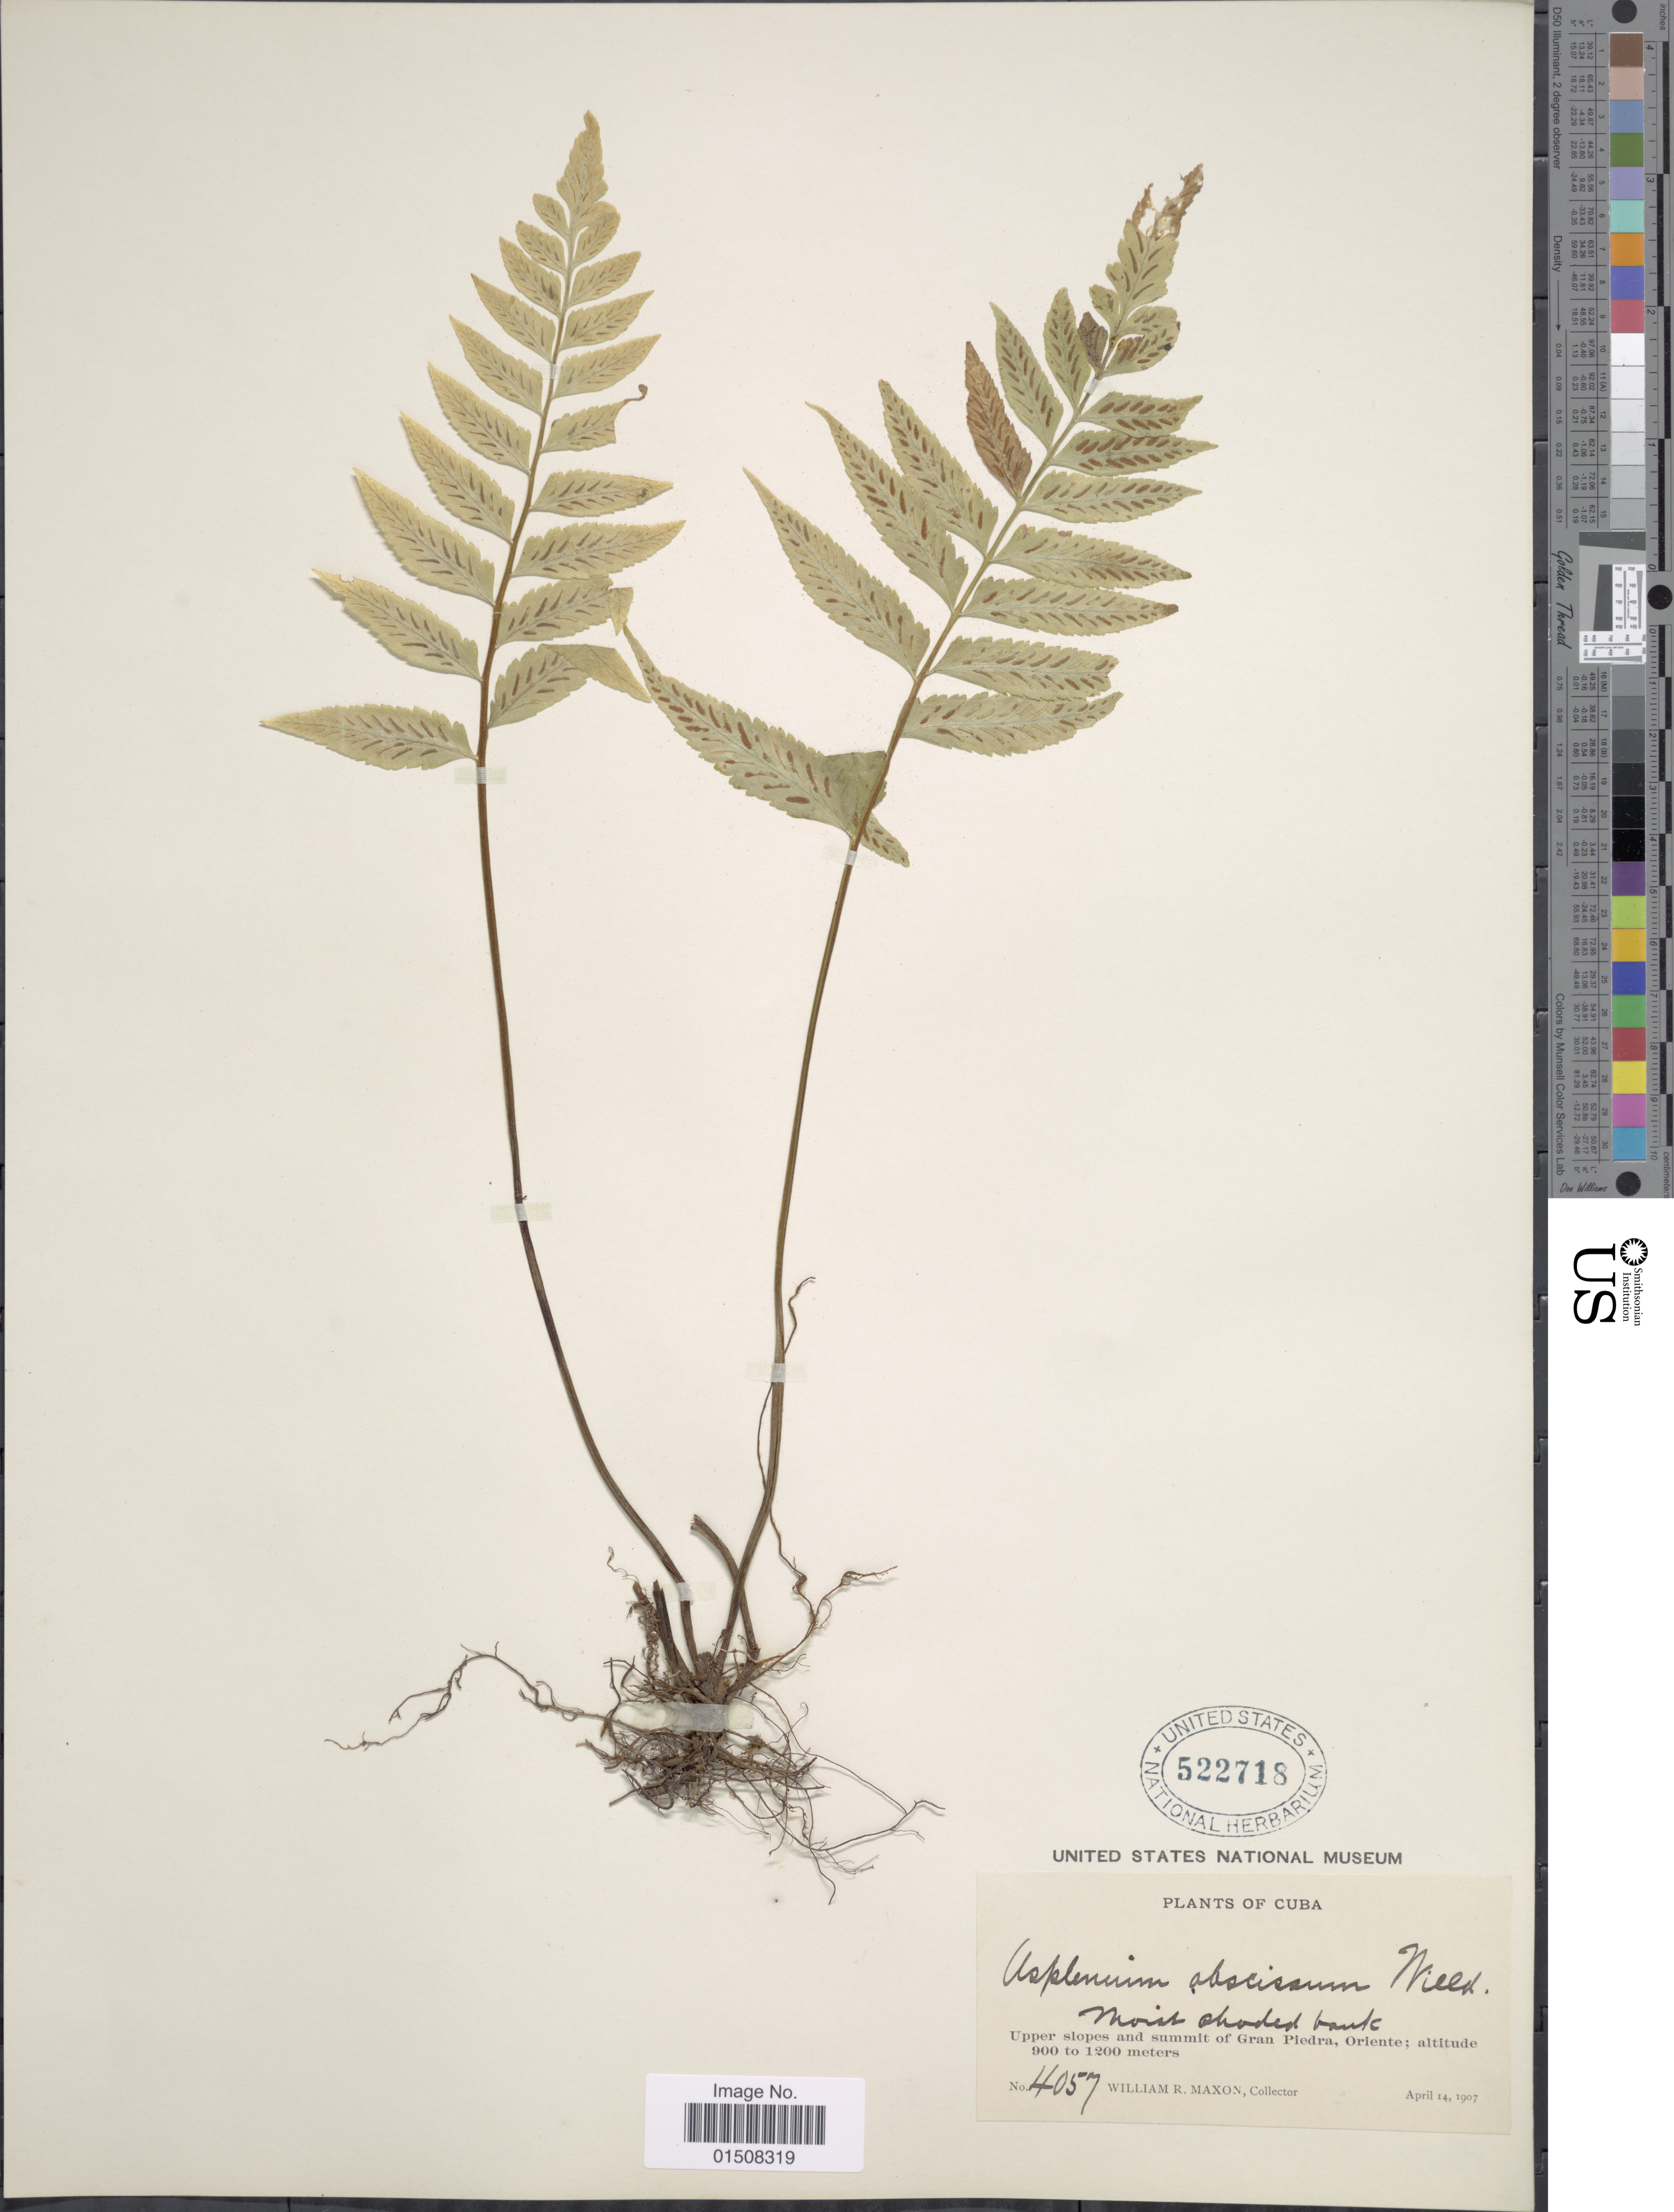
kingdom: Plantae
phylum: Tracheophyta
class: Polypodiopsida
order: Polypodiales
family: Aspleniaceae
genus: Asplenium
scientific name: Asplenium abscissum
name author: Willd.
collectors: W. R. Maxon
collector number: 4057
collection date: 1907-04-14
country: Cuba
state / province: Oriente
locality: Upper slopes and summit of Gran Piedra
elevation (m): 900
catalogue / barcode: US 522718